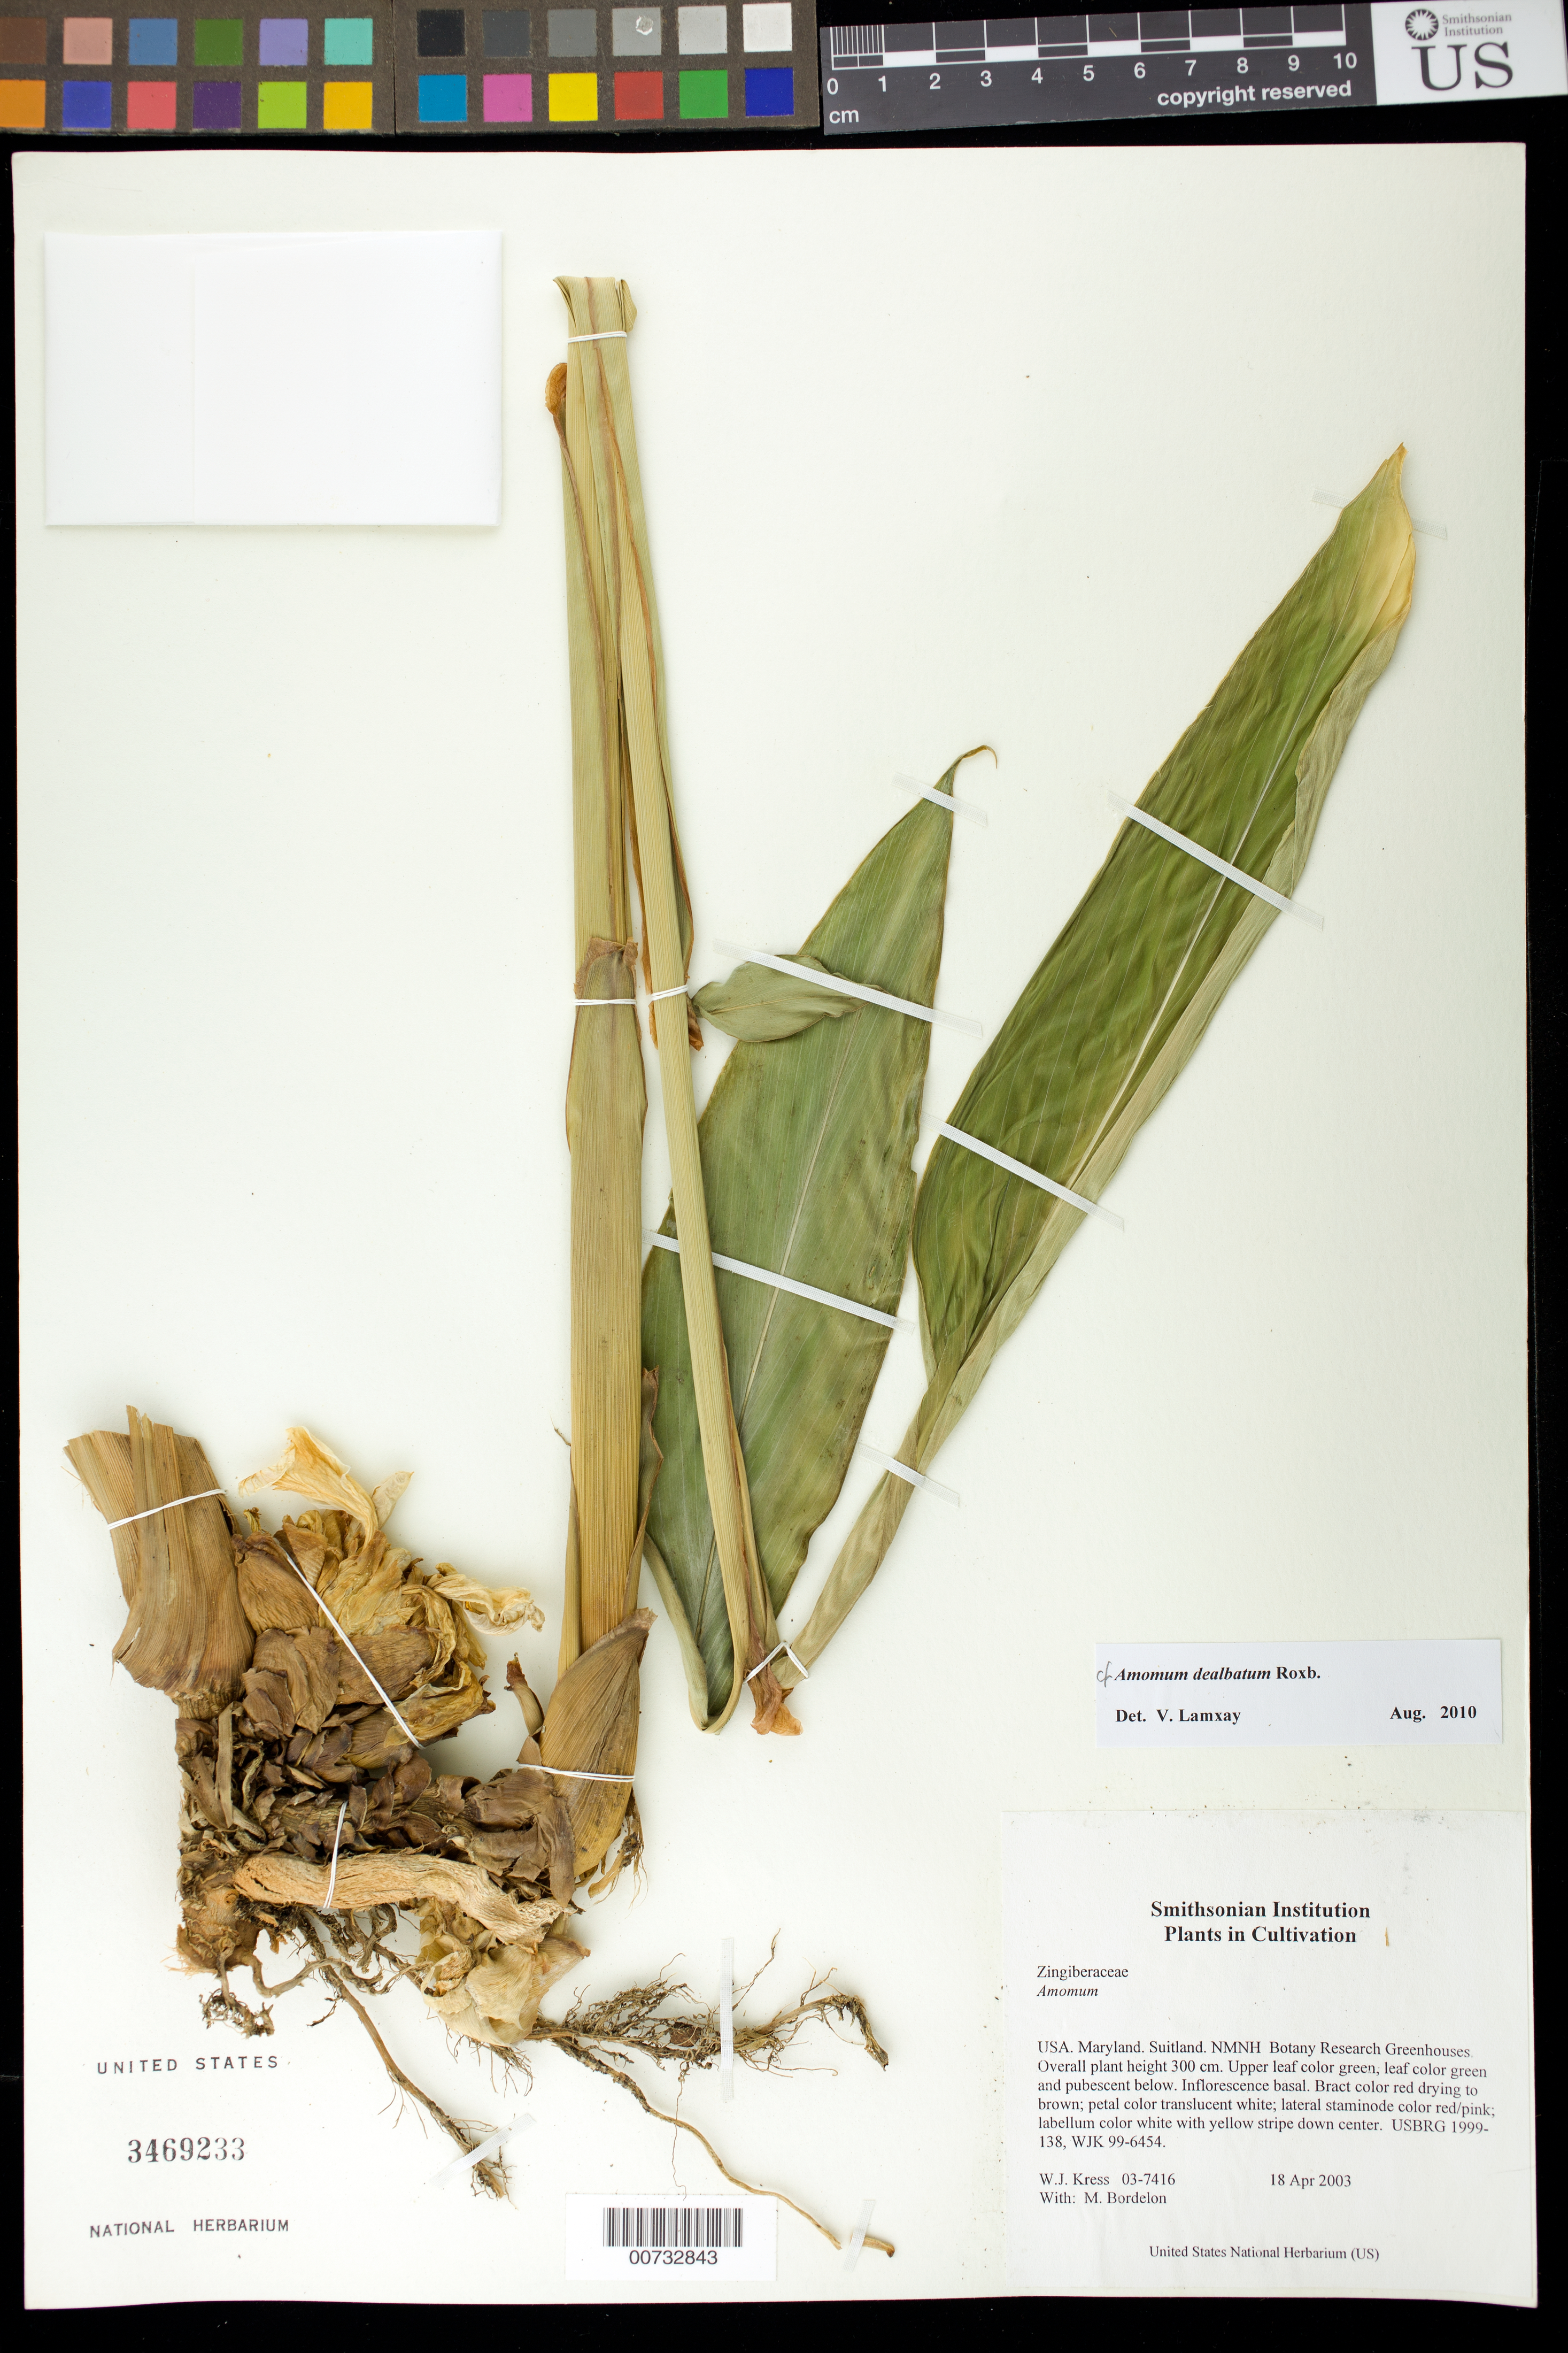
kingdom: Plantae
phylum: Tracheophyta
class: Liliopsida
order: Zingiberales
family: Zingiberaceae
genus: Amomum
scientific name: Amomum dealbatum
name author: Roxb.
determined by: Lamxay, V.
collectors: W. J. Kress & M. Bordelon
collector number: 03-7416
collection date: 2003-04-18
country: United States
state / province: Maryland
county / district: Prince George's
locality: NMNH Botany Research Greenhouses. Suitland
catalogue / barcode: US 3469233